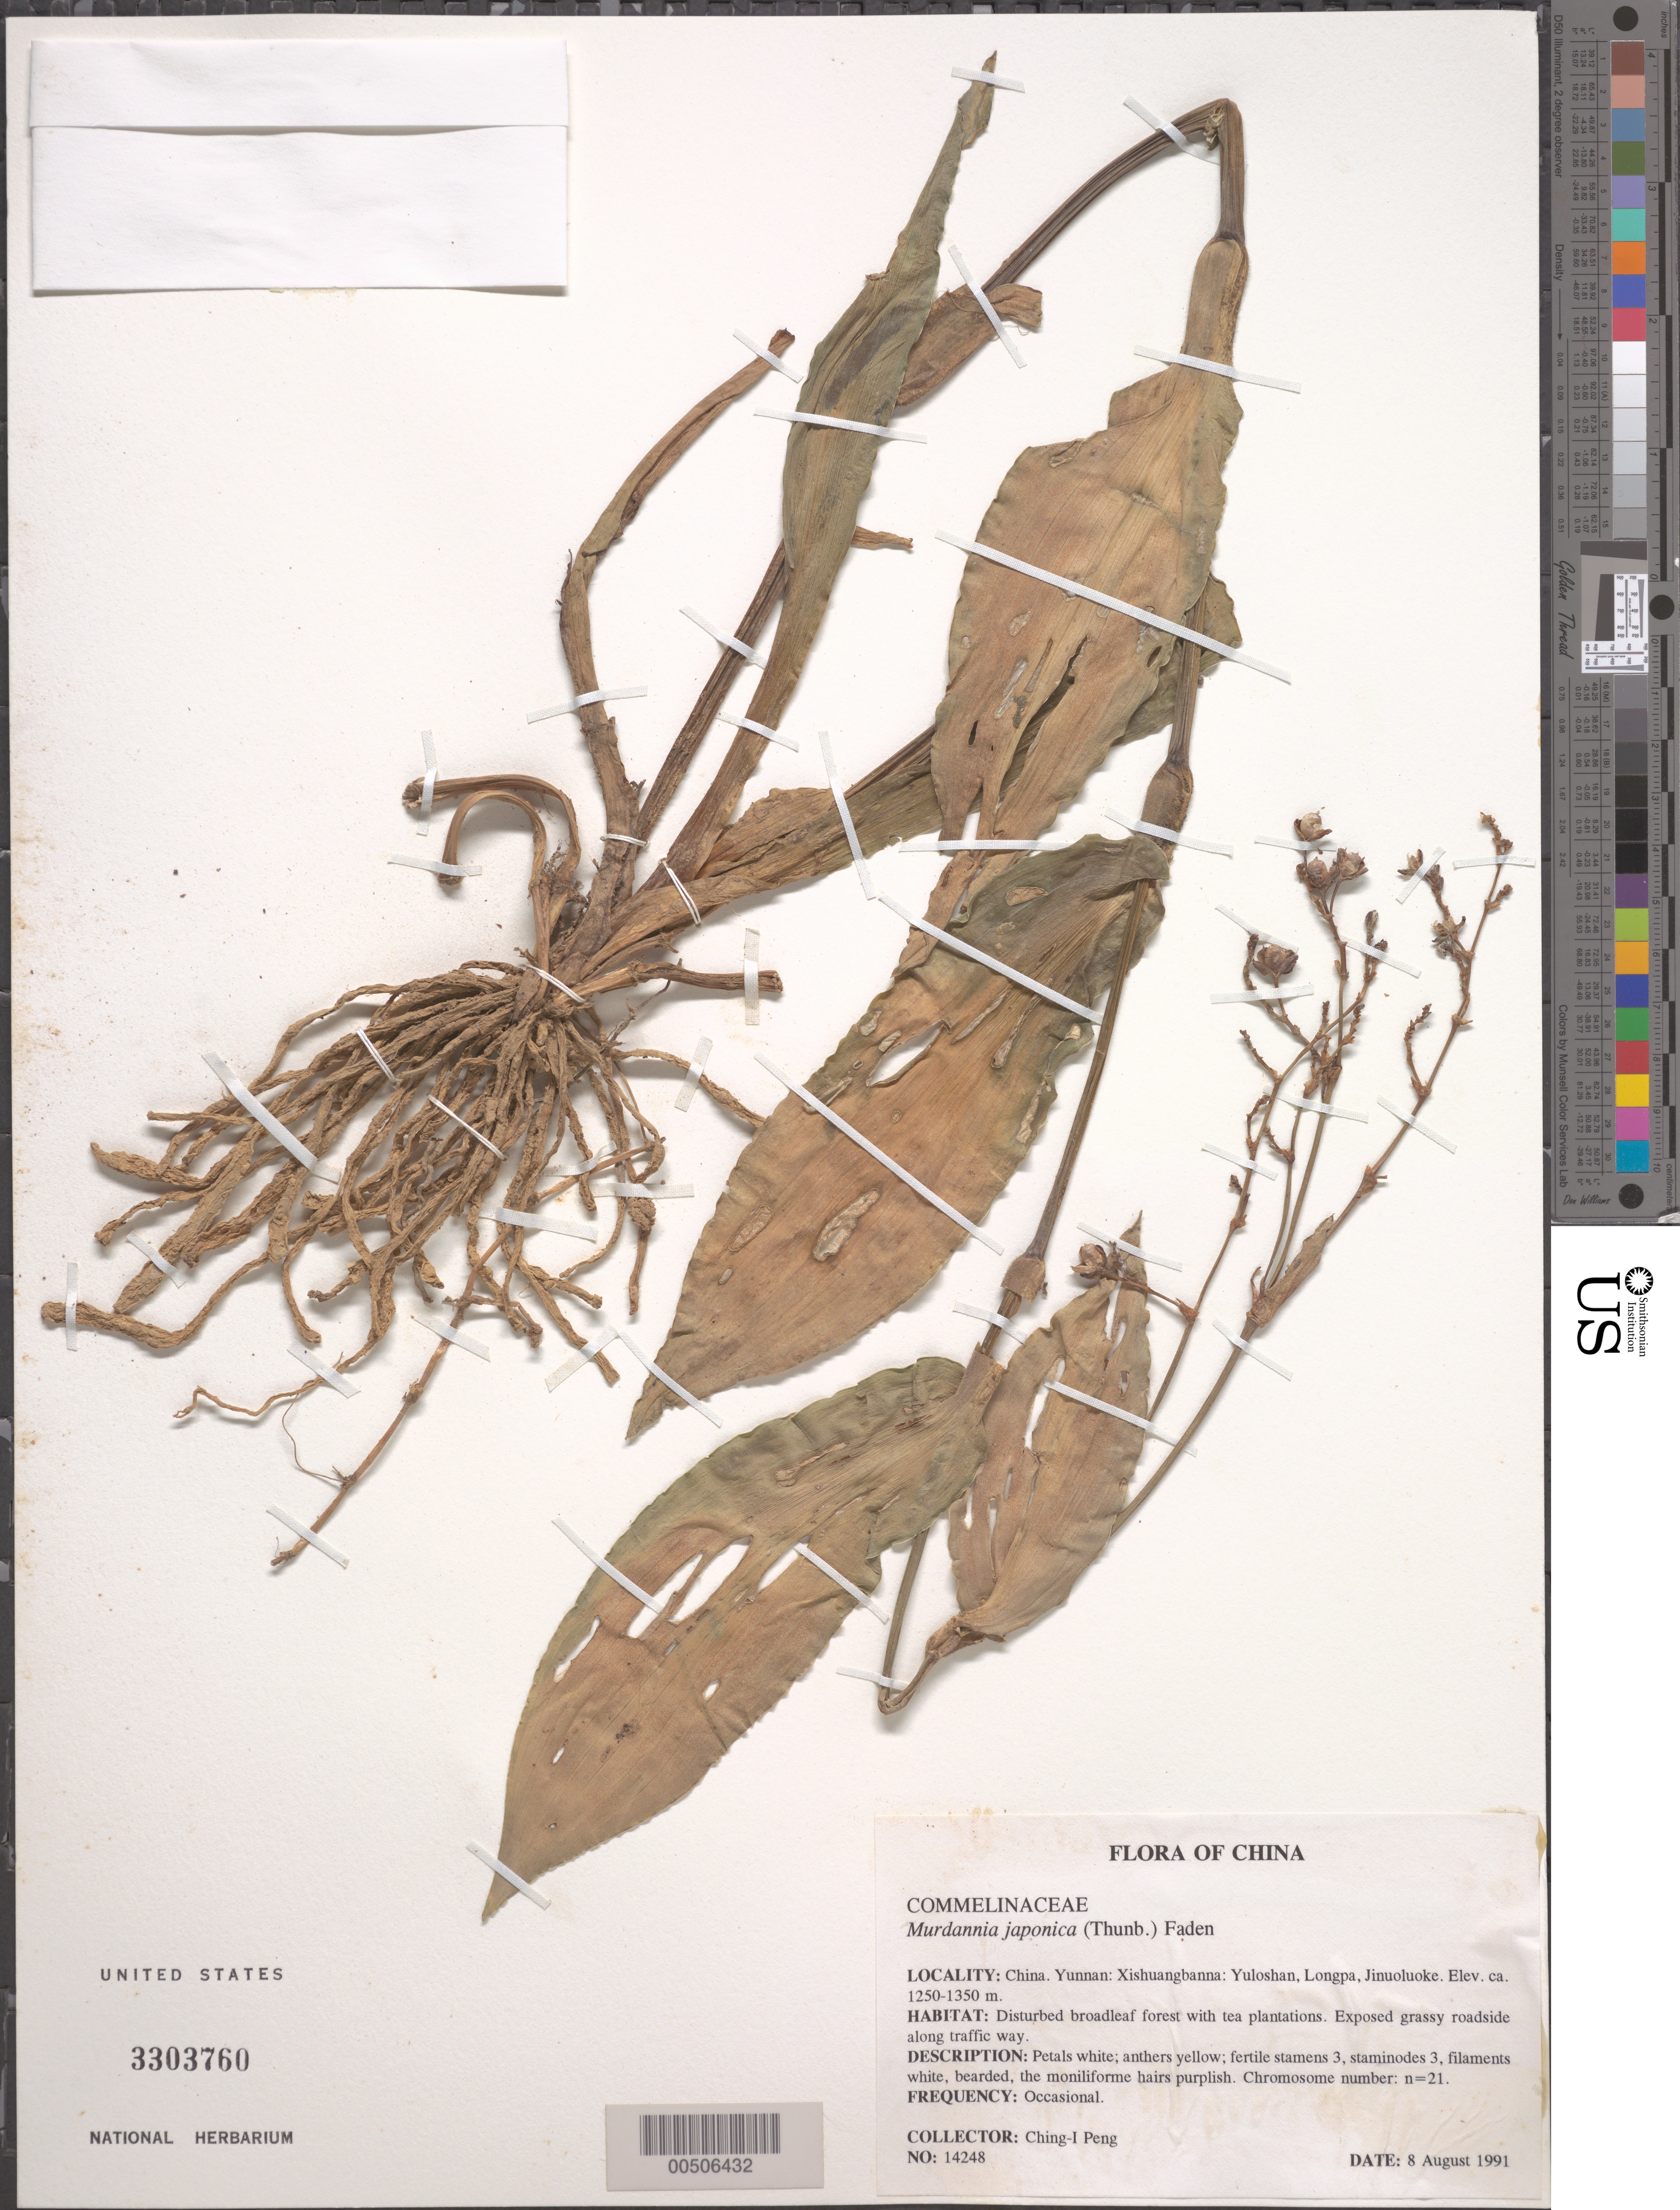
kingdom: Plantae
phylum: Tracheophyta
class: Liliopsida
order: Commelinales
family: Commelinaceae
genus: Murdannia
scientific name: Murdannia japonica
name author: (Thunb.) Faden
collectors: C.-I Peng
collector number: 14248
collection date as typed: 08 Aug 1991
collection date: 1991-08-08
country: China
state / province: Yunnan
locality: Xishuangbanna, yuloshan, longpa, junuoluoke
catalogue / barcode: US 3303760